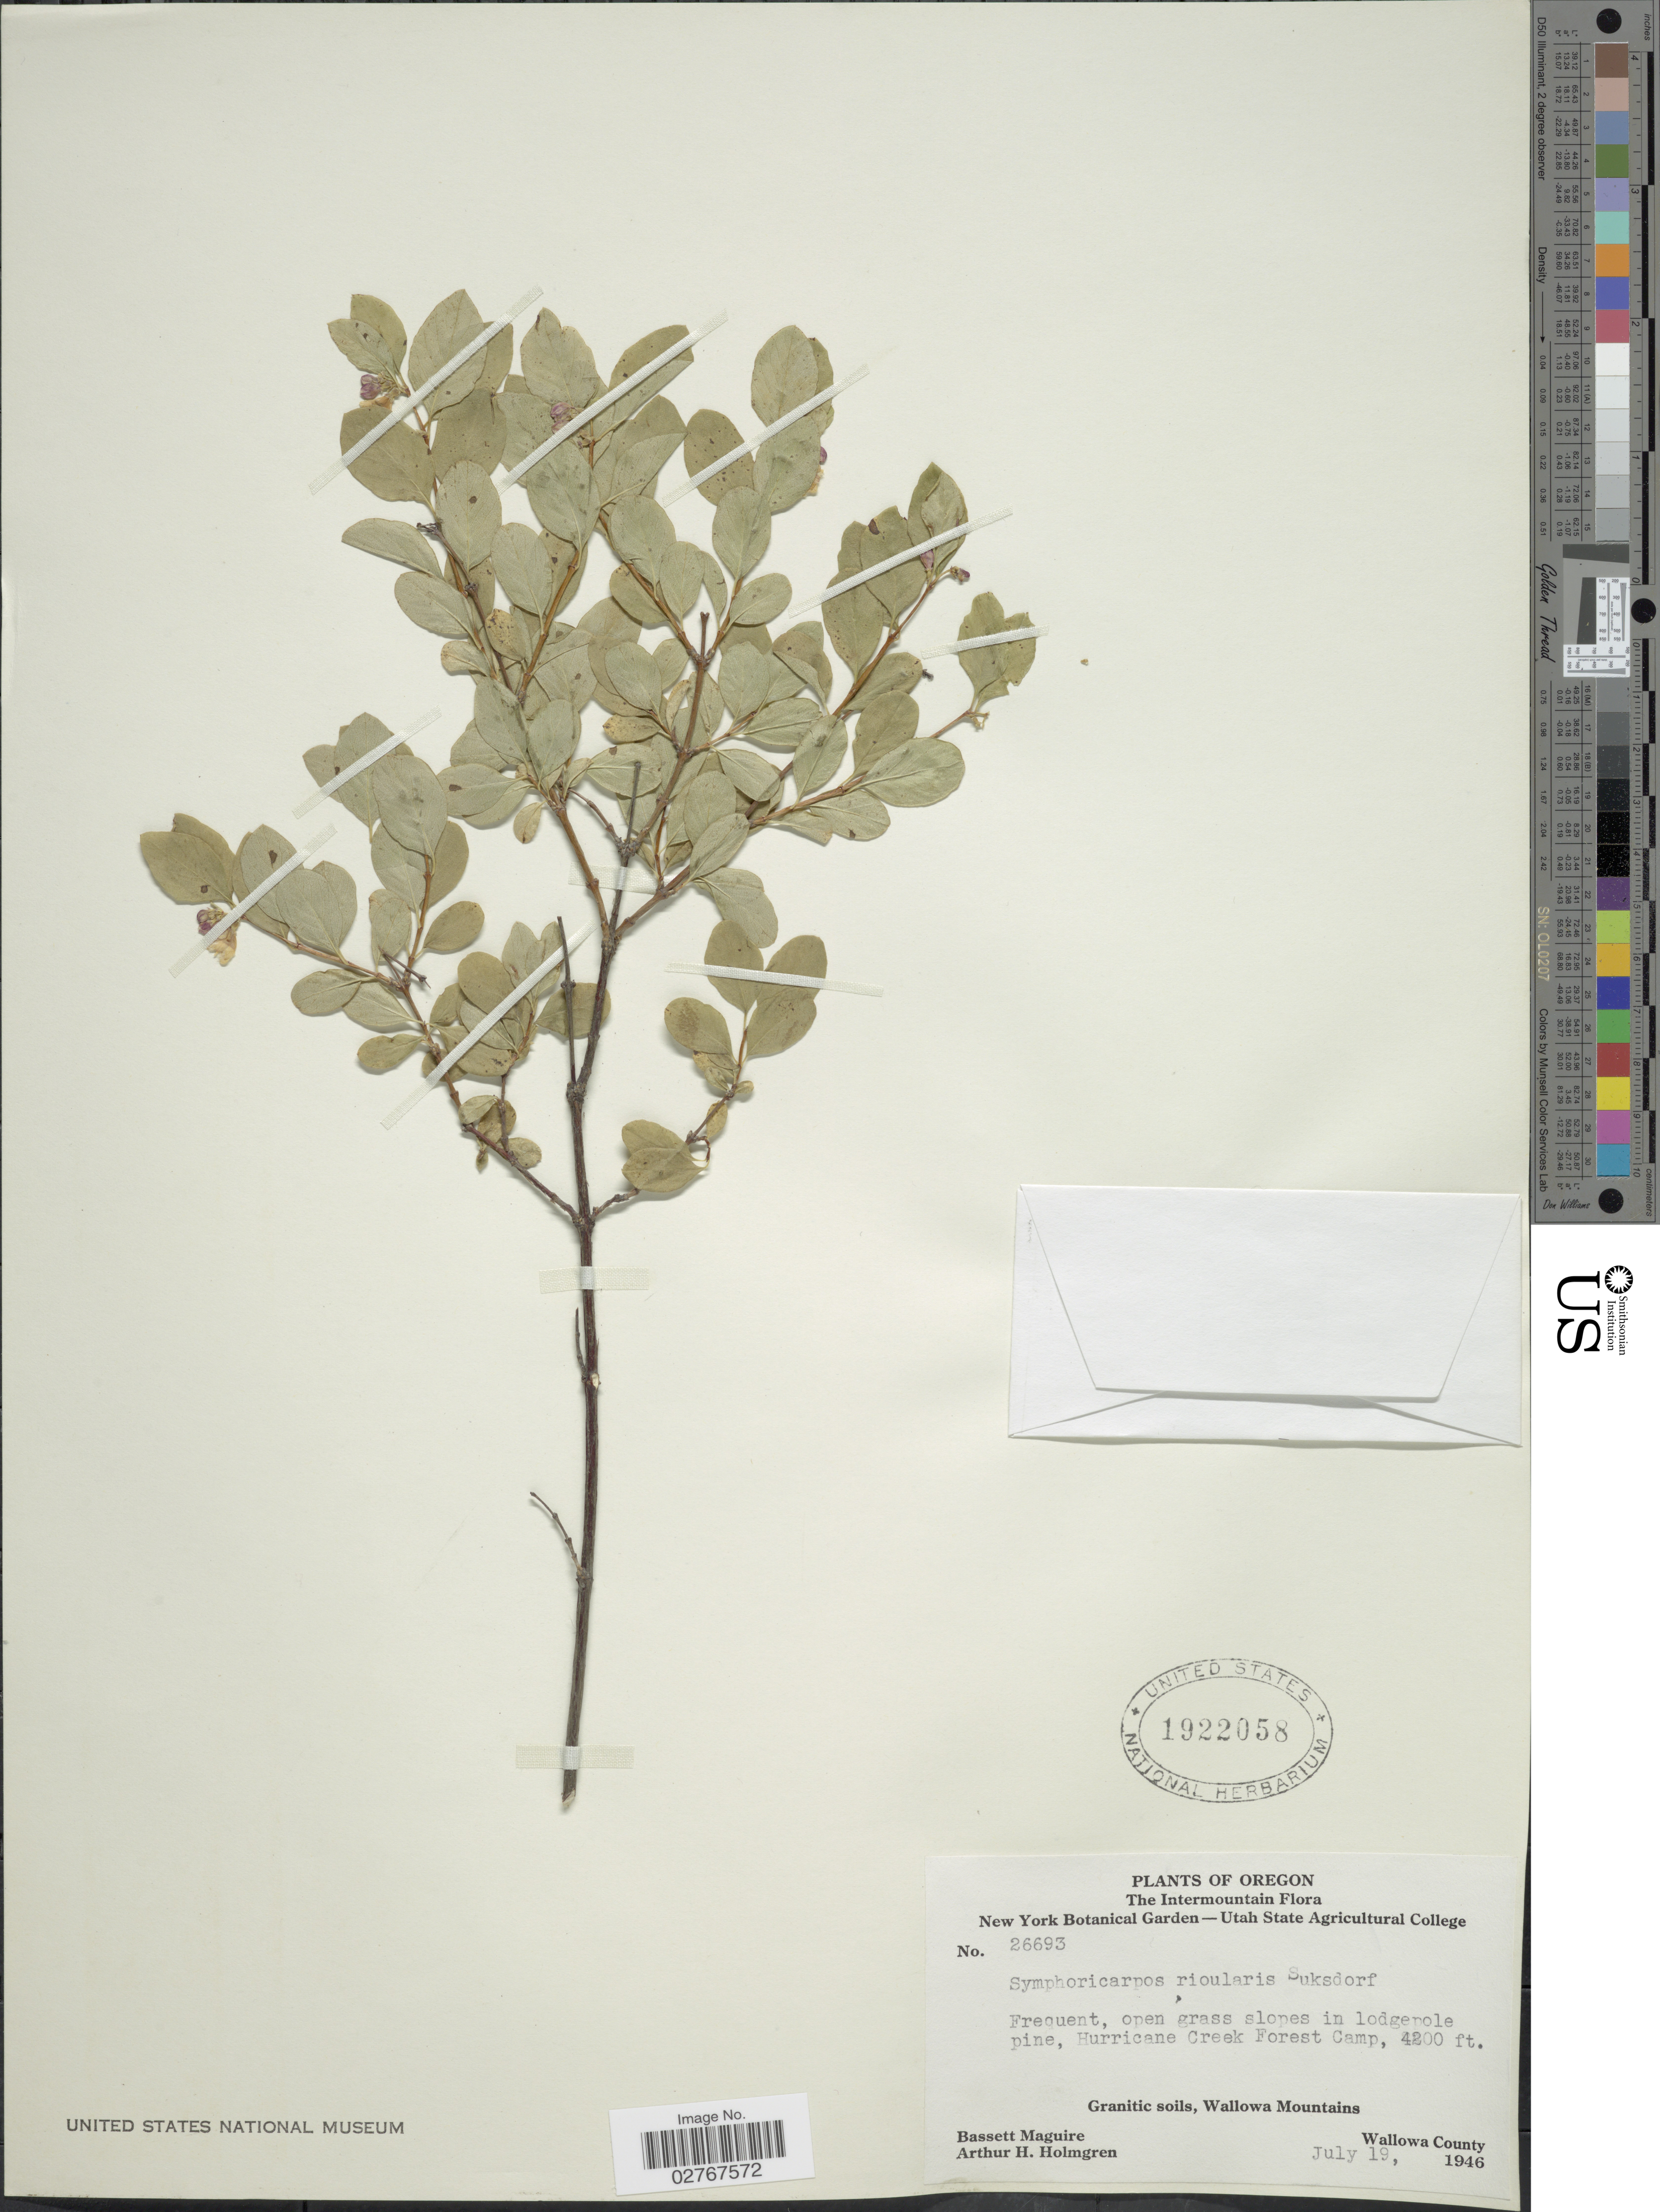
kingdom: Plantae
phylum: Tracheophyta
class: Magnoliopsida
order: Dipsacales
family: Caprifoliaceae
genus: Symphoricarpos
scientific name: Symphoricarpos rivularis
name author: Suksd.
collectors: B. Maguire & A. H. Holmgren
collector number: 26693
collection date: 1946-07-19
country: United States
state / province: Oregon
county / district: Wallowa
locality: Intermountain, Open grass slopes in lodgepole pine, Hurricane Creek Forest Camp, Granitic soils, Wallowa Mountains, Wallowa County.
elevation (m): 1280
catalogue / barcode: US 1922058